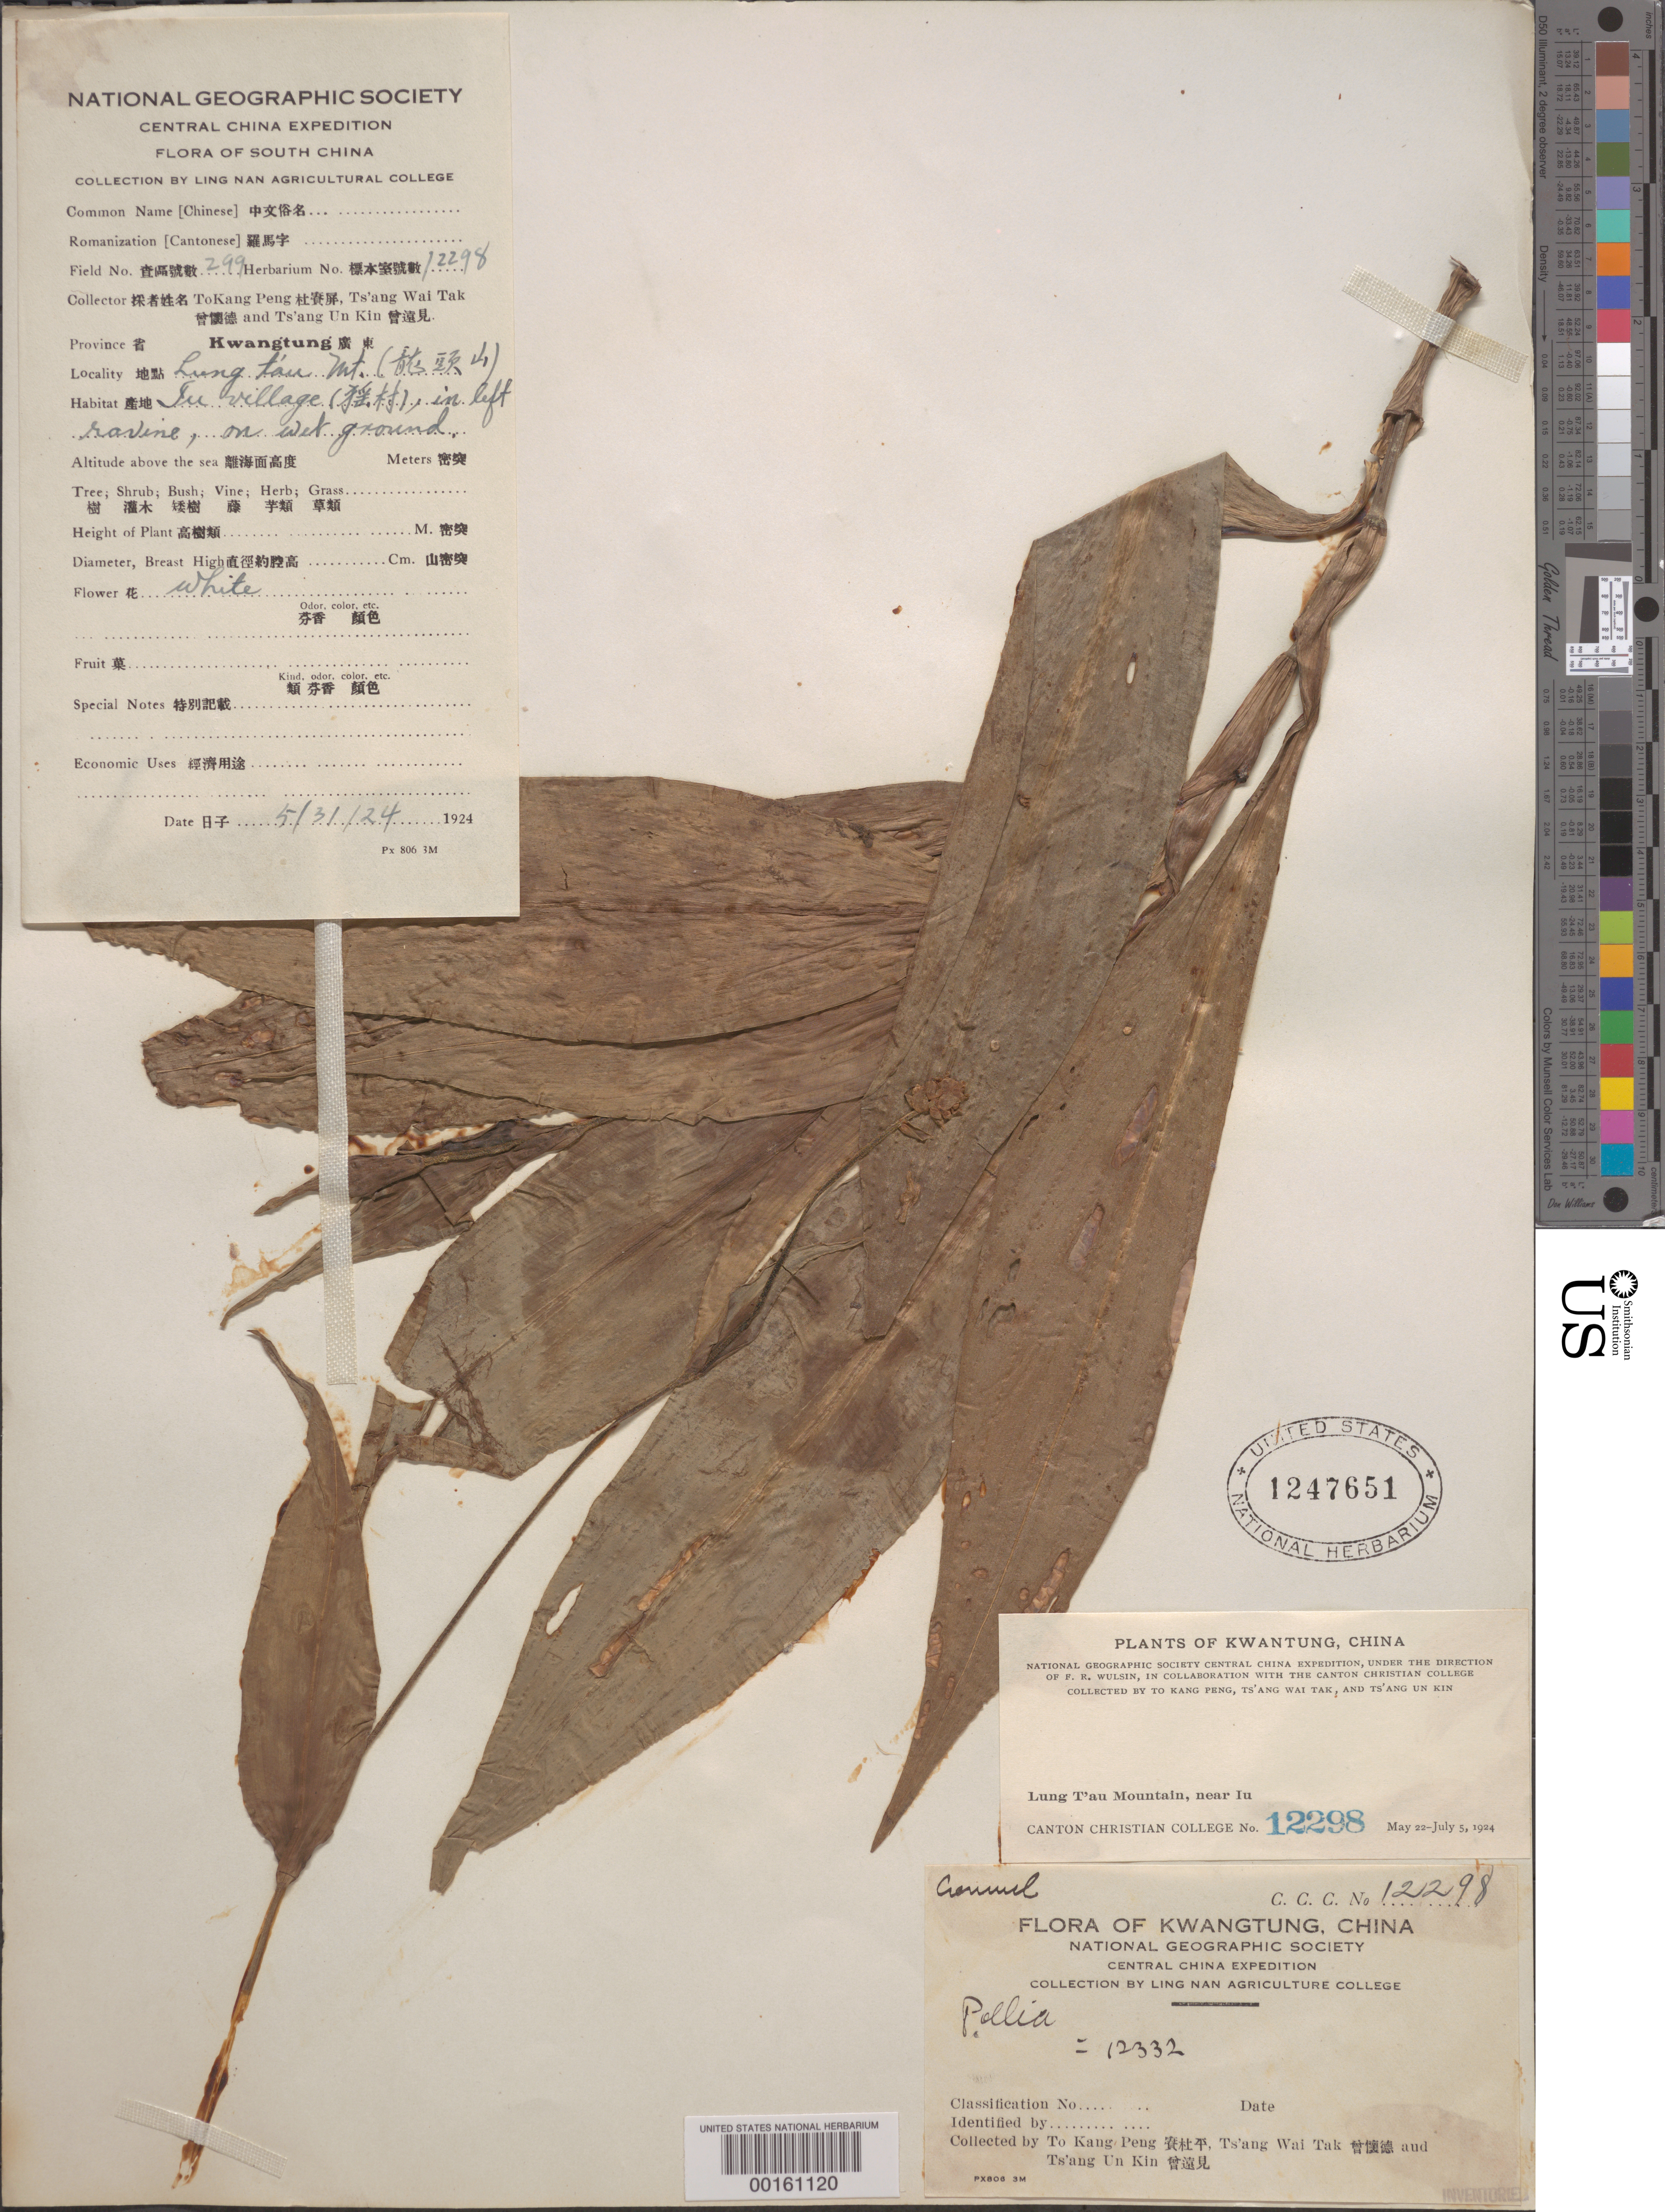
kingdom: Plantae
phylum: Tracheophyta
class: Liliopsida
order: Commelinales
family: Commelinaceae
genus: Pollia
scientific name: Pollia japonica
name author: Thunb.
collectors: Kang Peng To, W. T. Tsang & U. K. Tsang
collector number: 299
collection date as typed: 31 May 1924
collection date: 1924-05-31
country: China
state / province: Guangdong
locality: Lung t'au mt., near iu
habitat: Iu village, in left ravine, on wet ground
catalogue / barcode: US 1247651